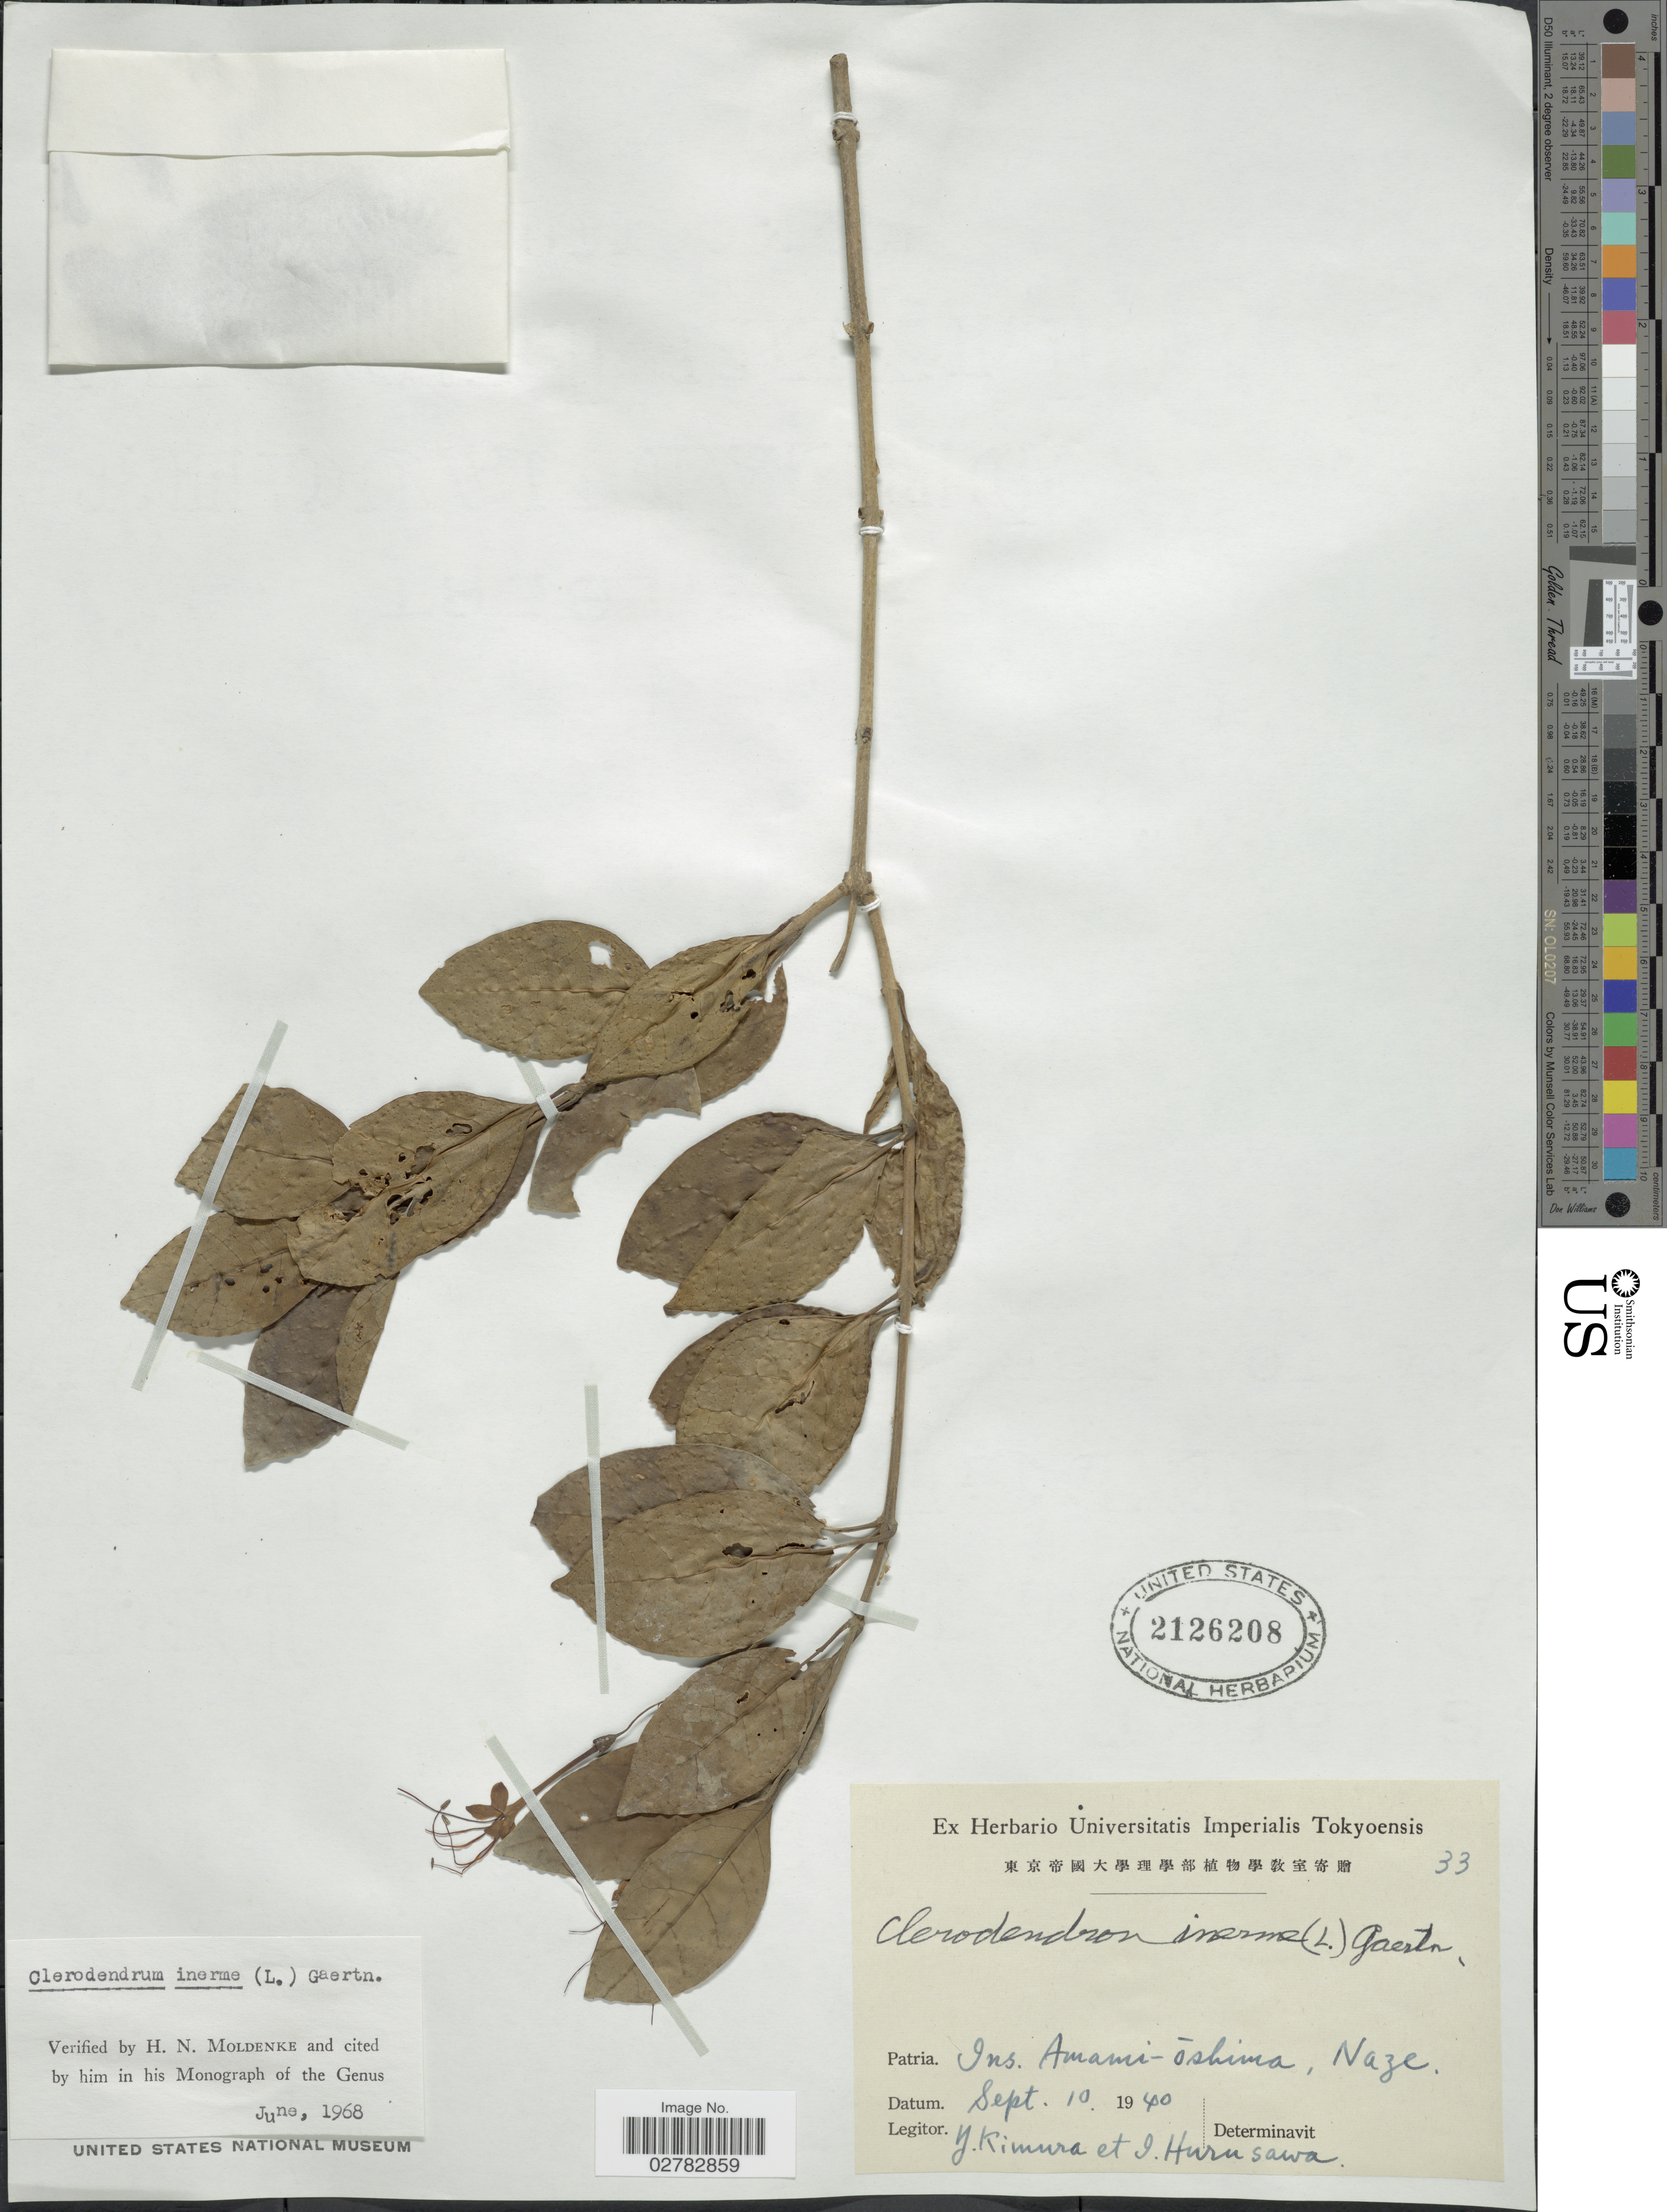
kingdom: Plantae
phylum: Tracheophyta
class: Magnoliopsida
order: Lamiales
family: Lamiaceae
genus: Clerodendrum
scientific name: Clerodendrum inerme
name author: (L.) Gaertn.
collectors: Y. Kimura & I. Hurusawa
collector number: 33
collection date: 1940-09-10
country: Japan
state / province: Okinawa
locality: Ins. Amami-õshima, Naze.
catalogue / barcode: US 2126208